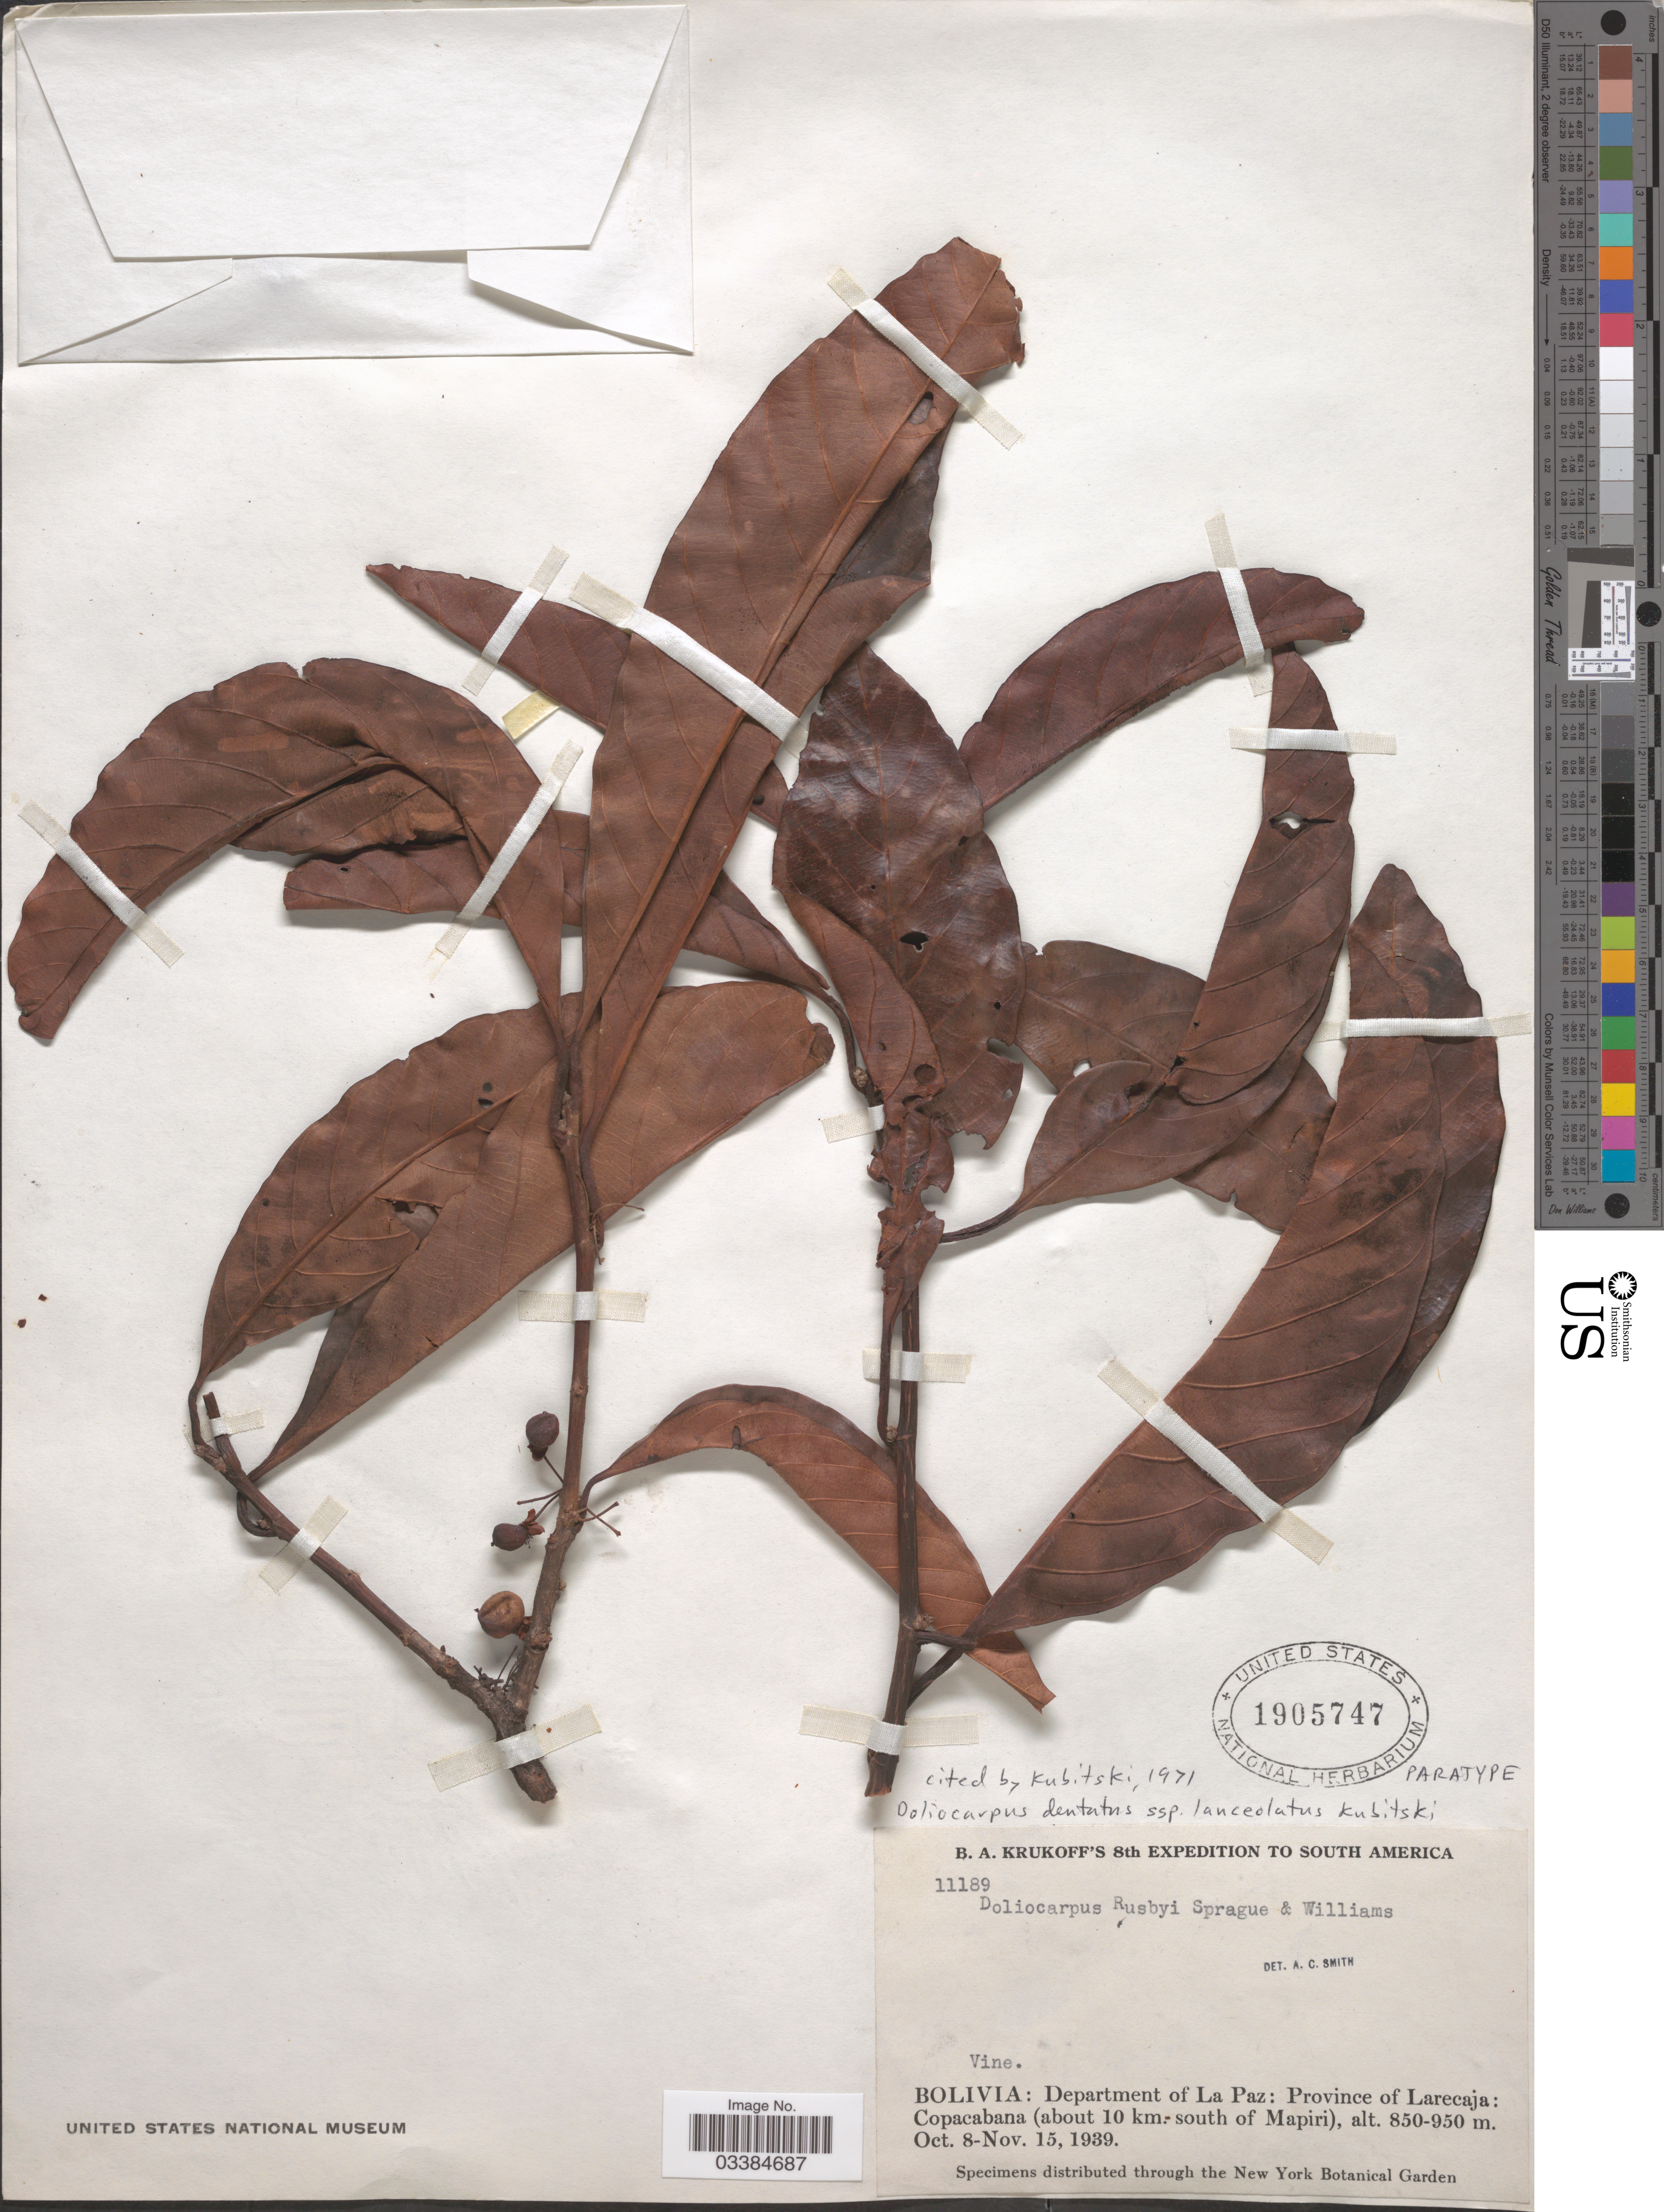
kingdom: Plantae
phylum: Tracheophyta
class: Magnoliopsida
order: Dilleniales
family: Dilleniaceae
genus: Doliocarpus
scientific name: Doliocarpus dentatus subsp. lanceolatus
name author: Kubitzki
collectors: B. A. Krukoff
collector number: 11189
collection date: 1939-10-08/1939-11-15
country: Bolivia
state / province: La Paz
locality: Department of La Paz: Province of Larecaja: Copacabana (about 10 km. south of Mapiri).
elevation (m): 850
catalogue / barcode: US 1905747